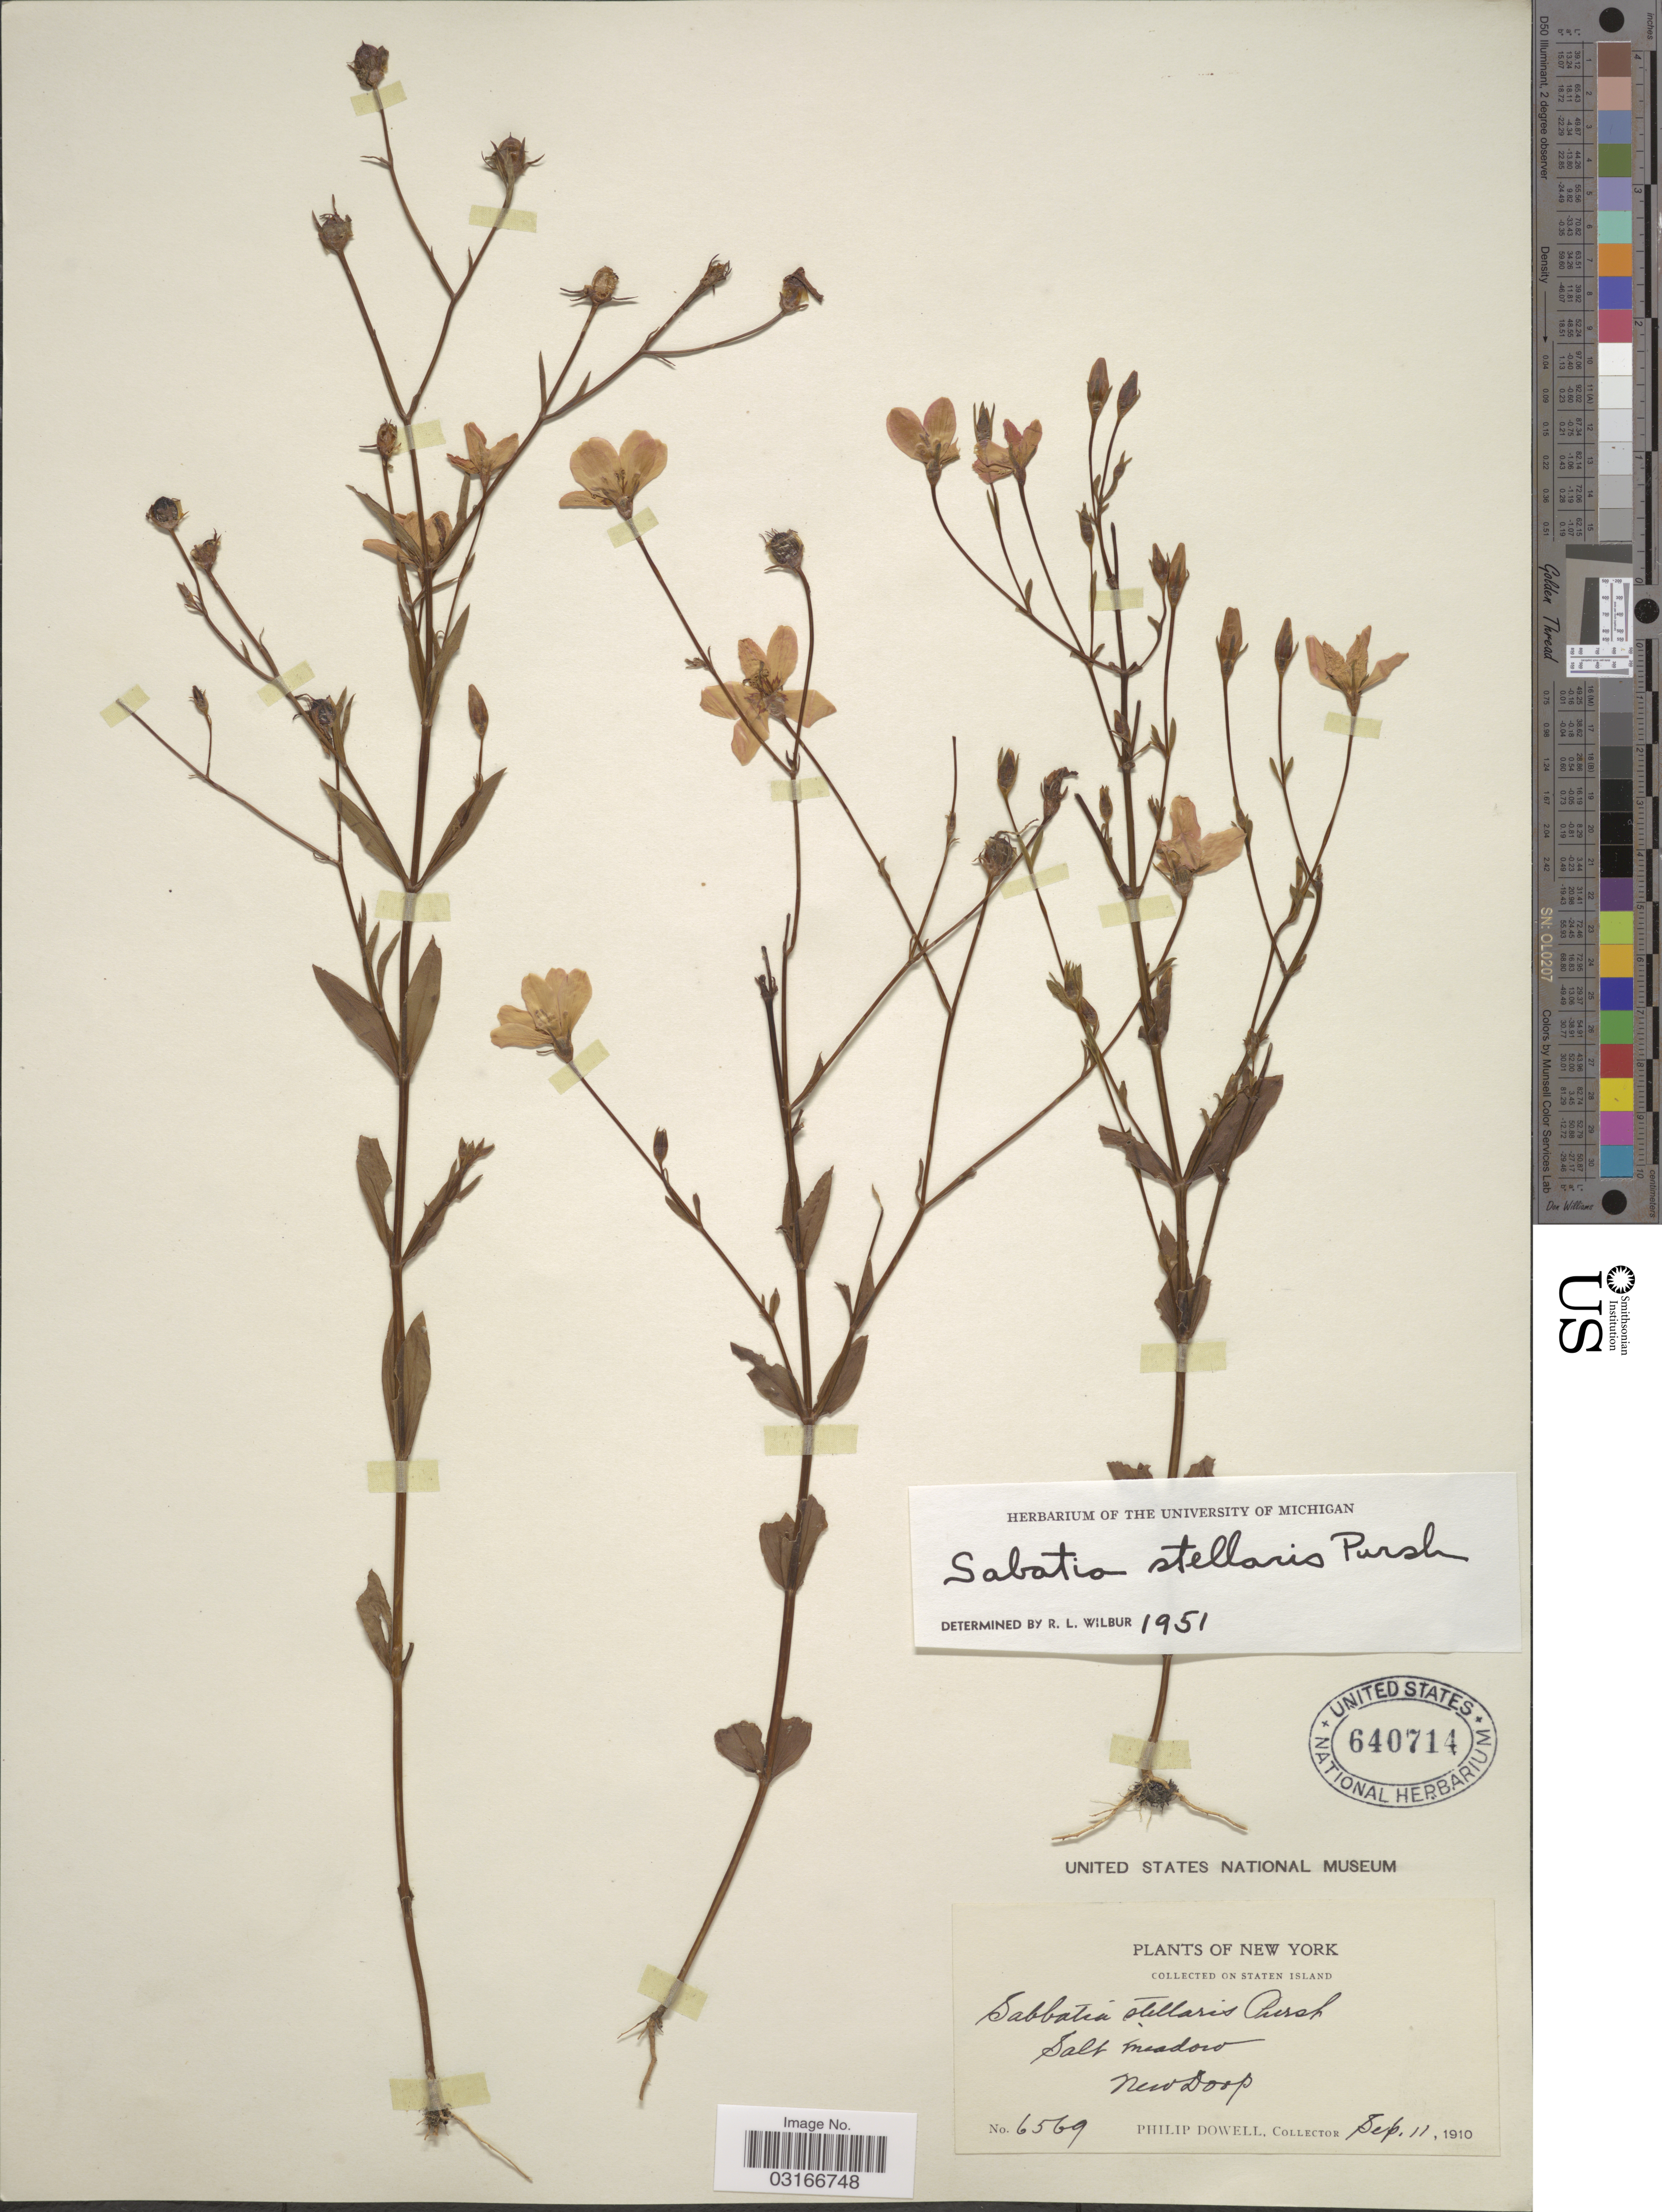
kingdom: Plantae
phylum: Tracheophyta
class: Magnoliopsida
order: Gentianales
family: Gentianaceae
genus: Sabatia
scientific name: Sabatia stellaris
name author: Pursh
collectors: P. Dowell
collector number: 6569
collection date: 1910-09-11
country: United States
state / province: New York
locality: On Staten Island. Salt meadow. New Dorp.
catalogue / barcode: US 640714